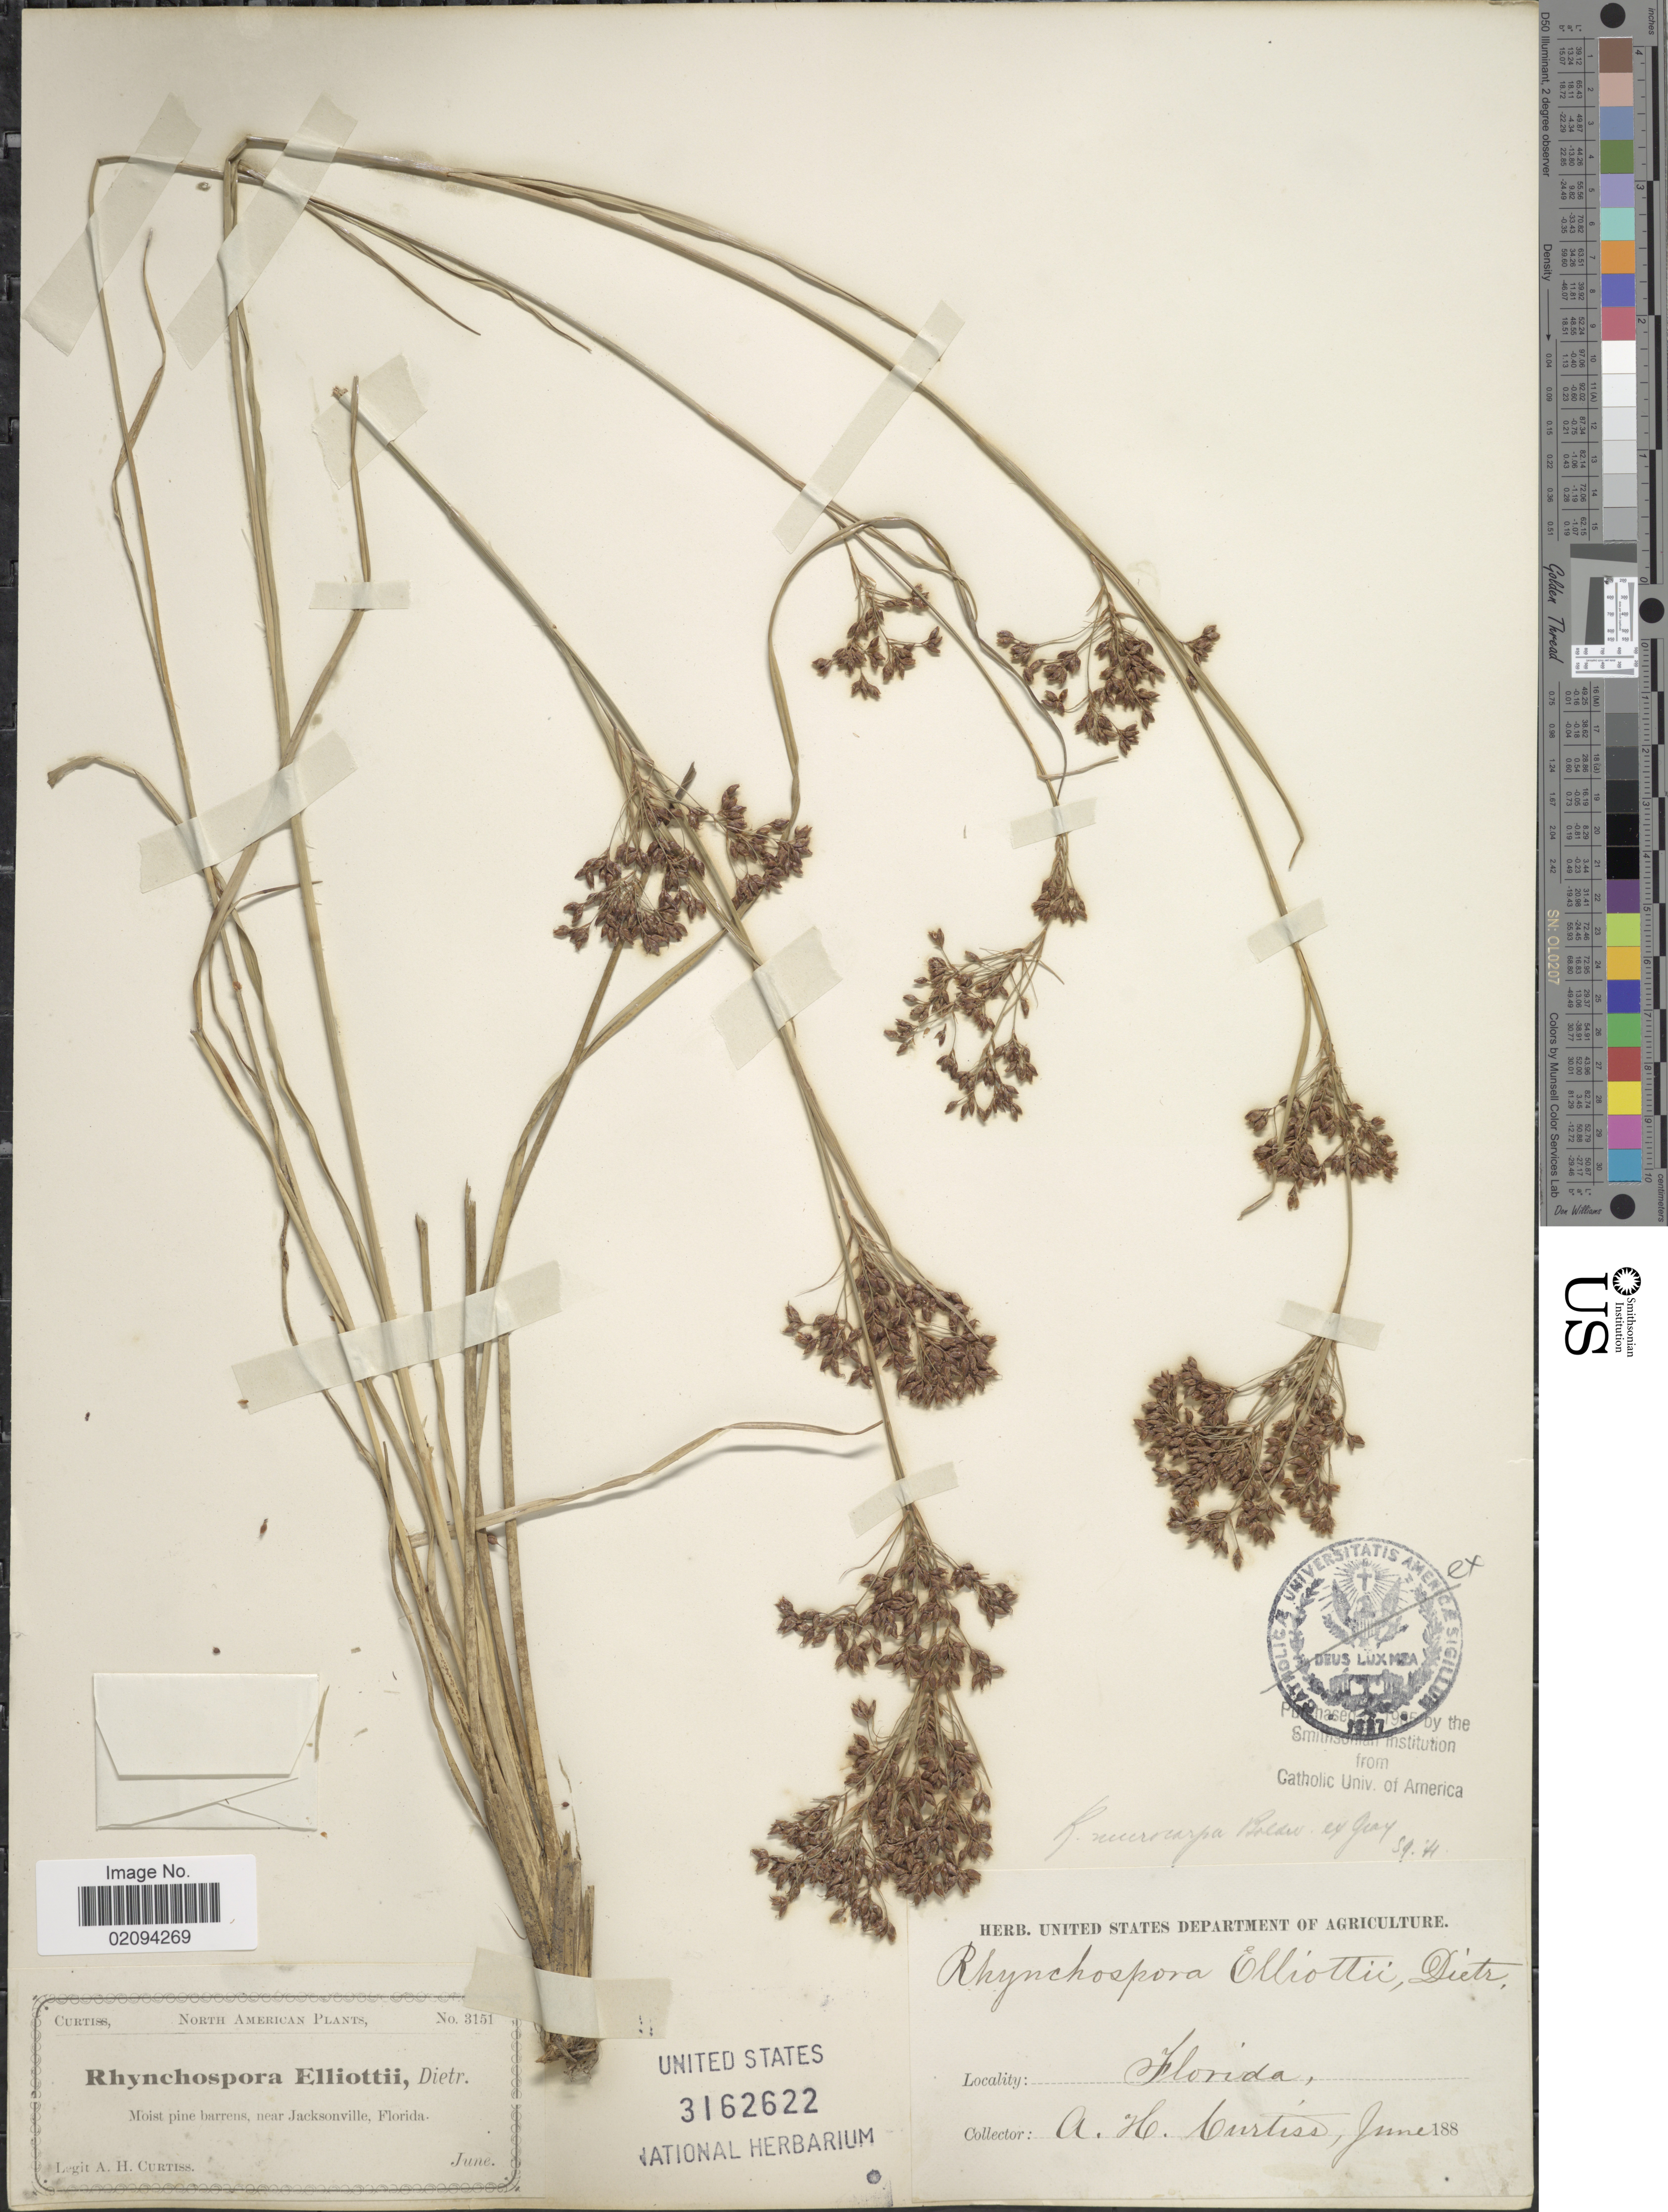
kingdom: Plantae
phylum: Tracheophyta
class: Liliopsida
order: Poales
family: Cyperaceae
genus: Rhynchospora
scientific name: Rhynchospora microcarpa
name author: Baldwin ex A. Gray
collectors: A. H. Curtiss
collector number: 3151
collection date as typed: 188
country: United States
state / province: Florida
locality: Moist pine barrens, near Jacksonville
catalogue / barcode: US 3162622